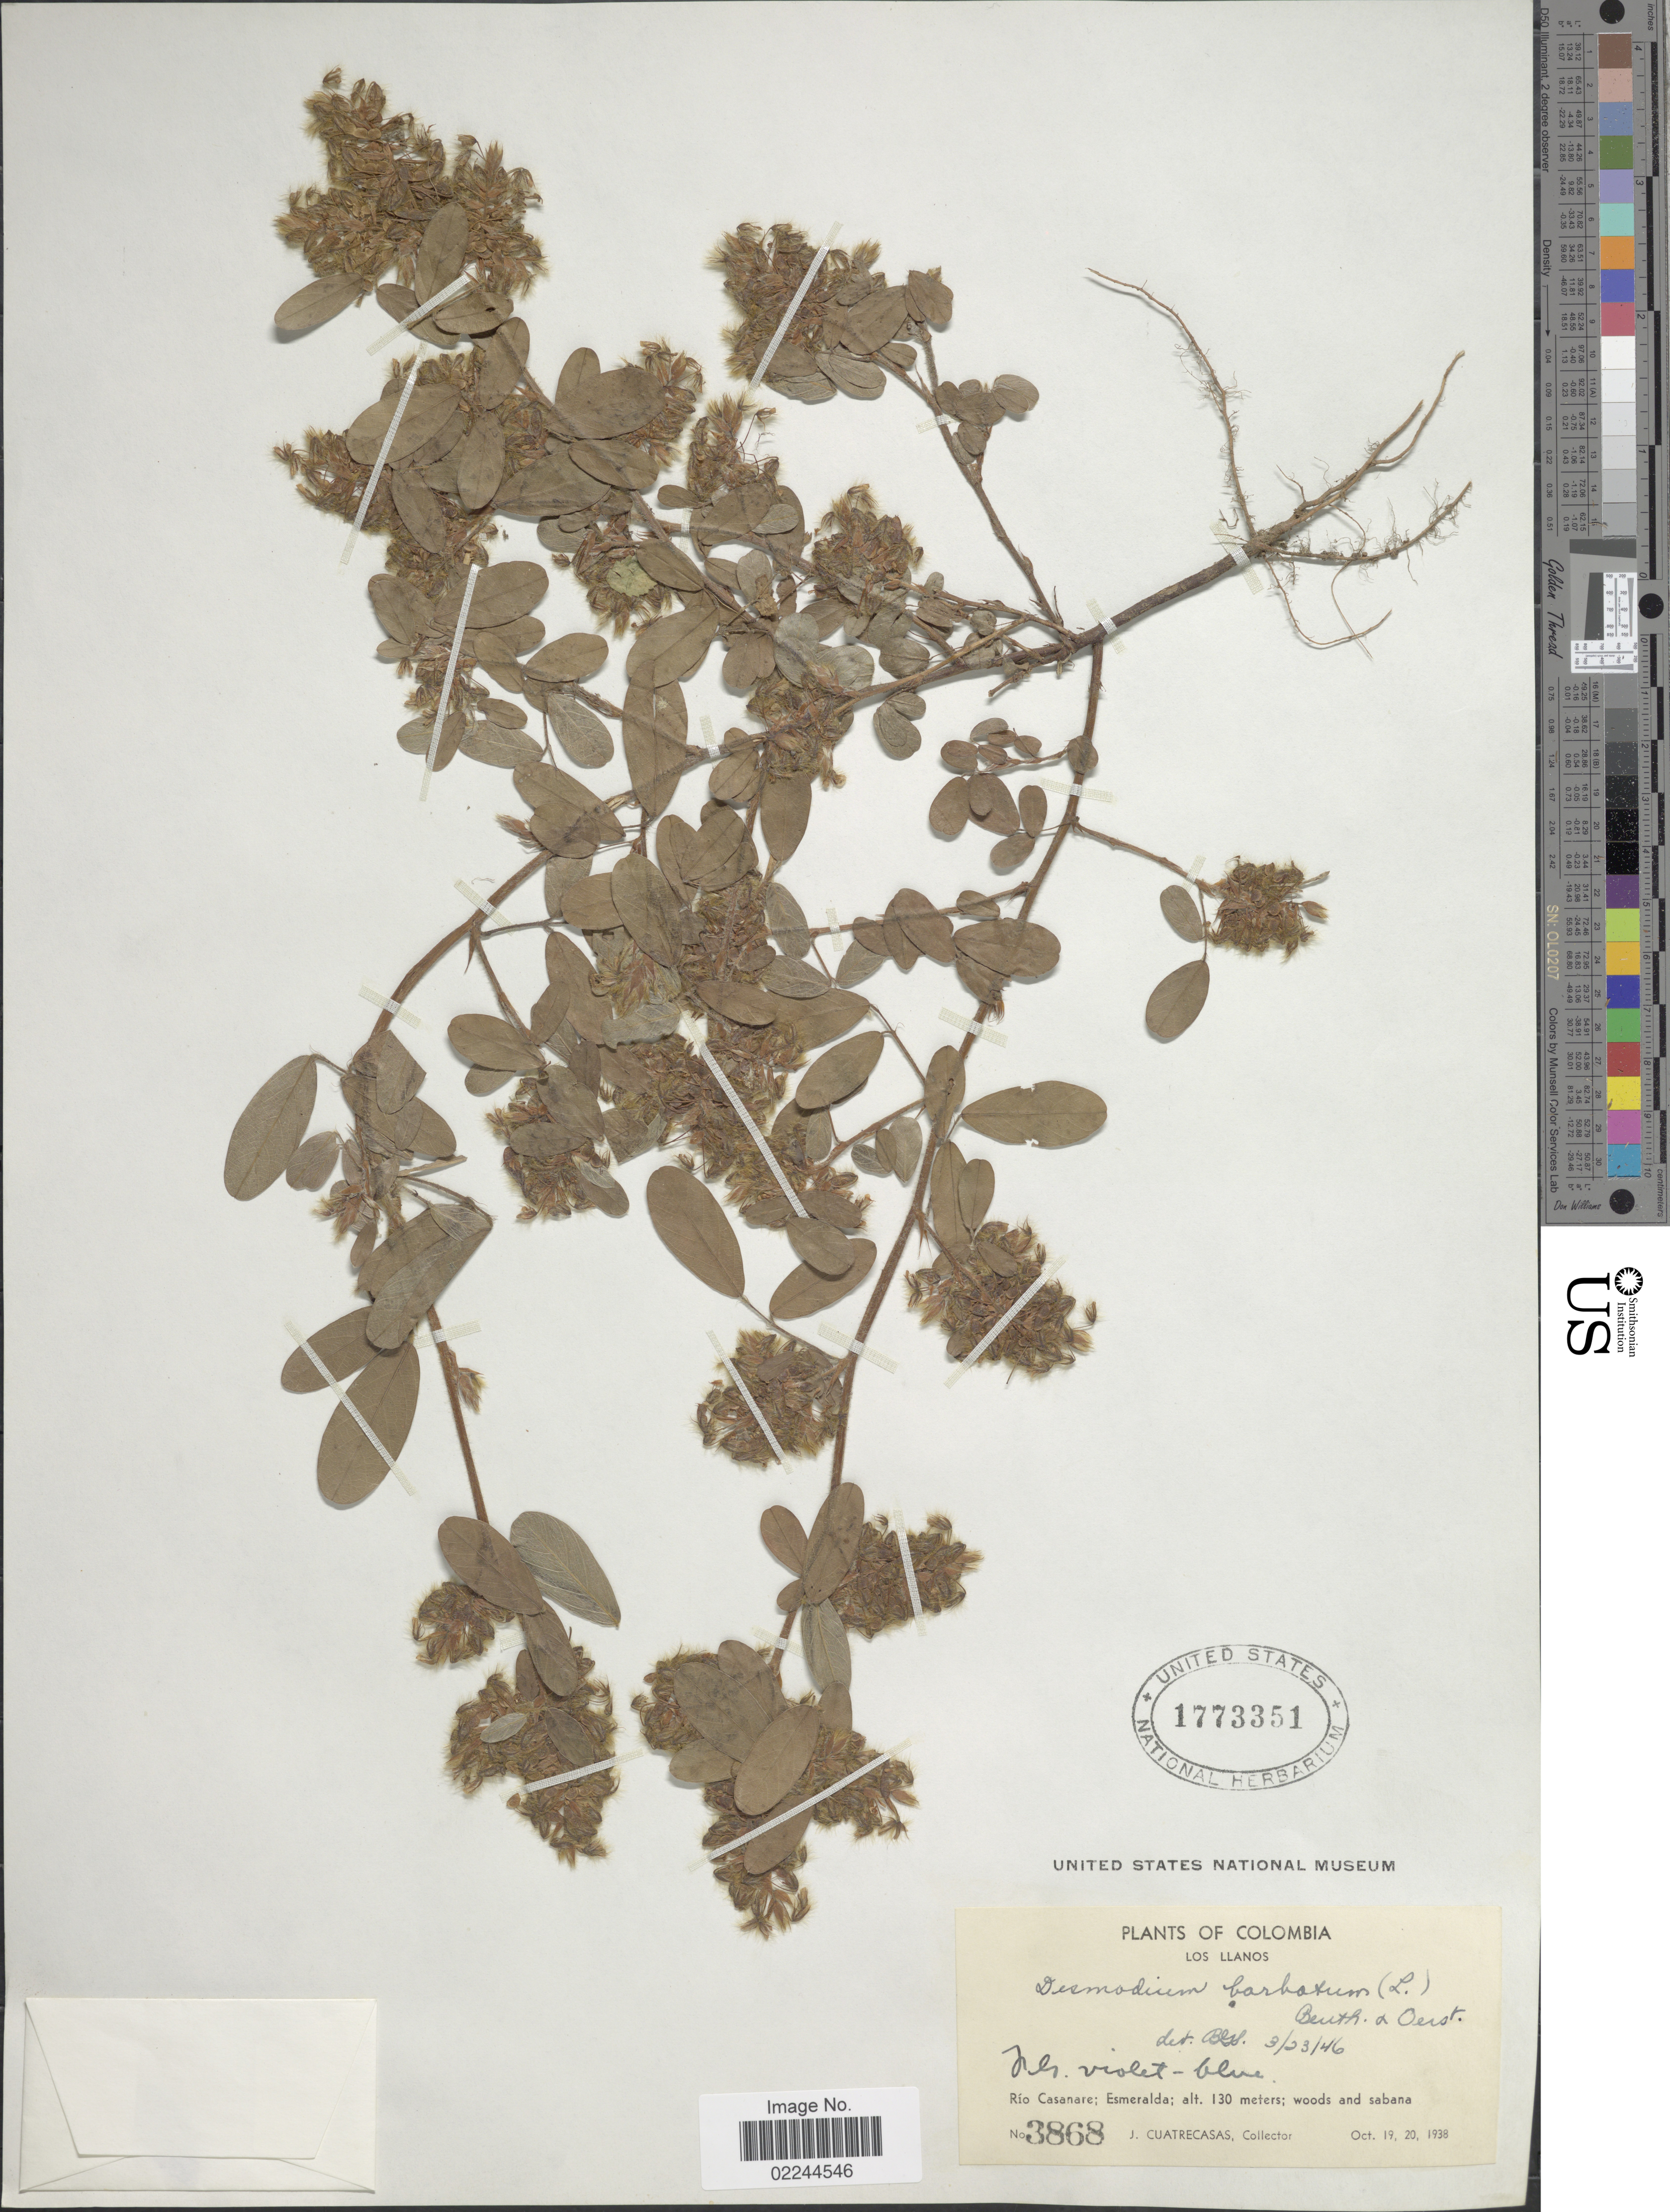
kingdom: Plantae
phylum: Tracheophyta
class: Magnoliopsida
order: Fabales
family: Fabaceae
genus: Grona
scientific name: Grona barbata var. barbata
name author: (L.) H. Ohashi & K. Ohashi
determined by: Strong, Mark T., (BOT), Smithsonian Institution - National Museum of Natural History (UNITED STATES)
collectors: J. Cuatrecasas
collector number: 3868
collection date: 1938-10-19/1938-10-20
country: Colombia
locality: Los Llanos. Rio Casanare; Esmeralda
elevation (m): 130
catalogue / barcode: US 1773351